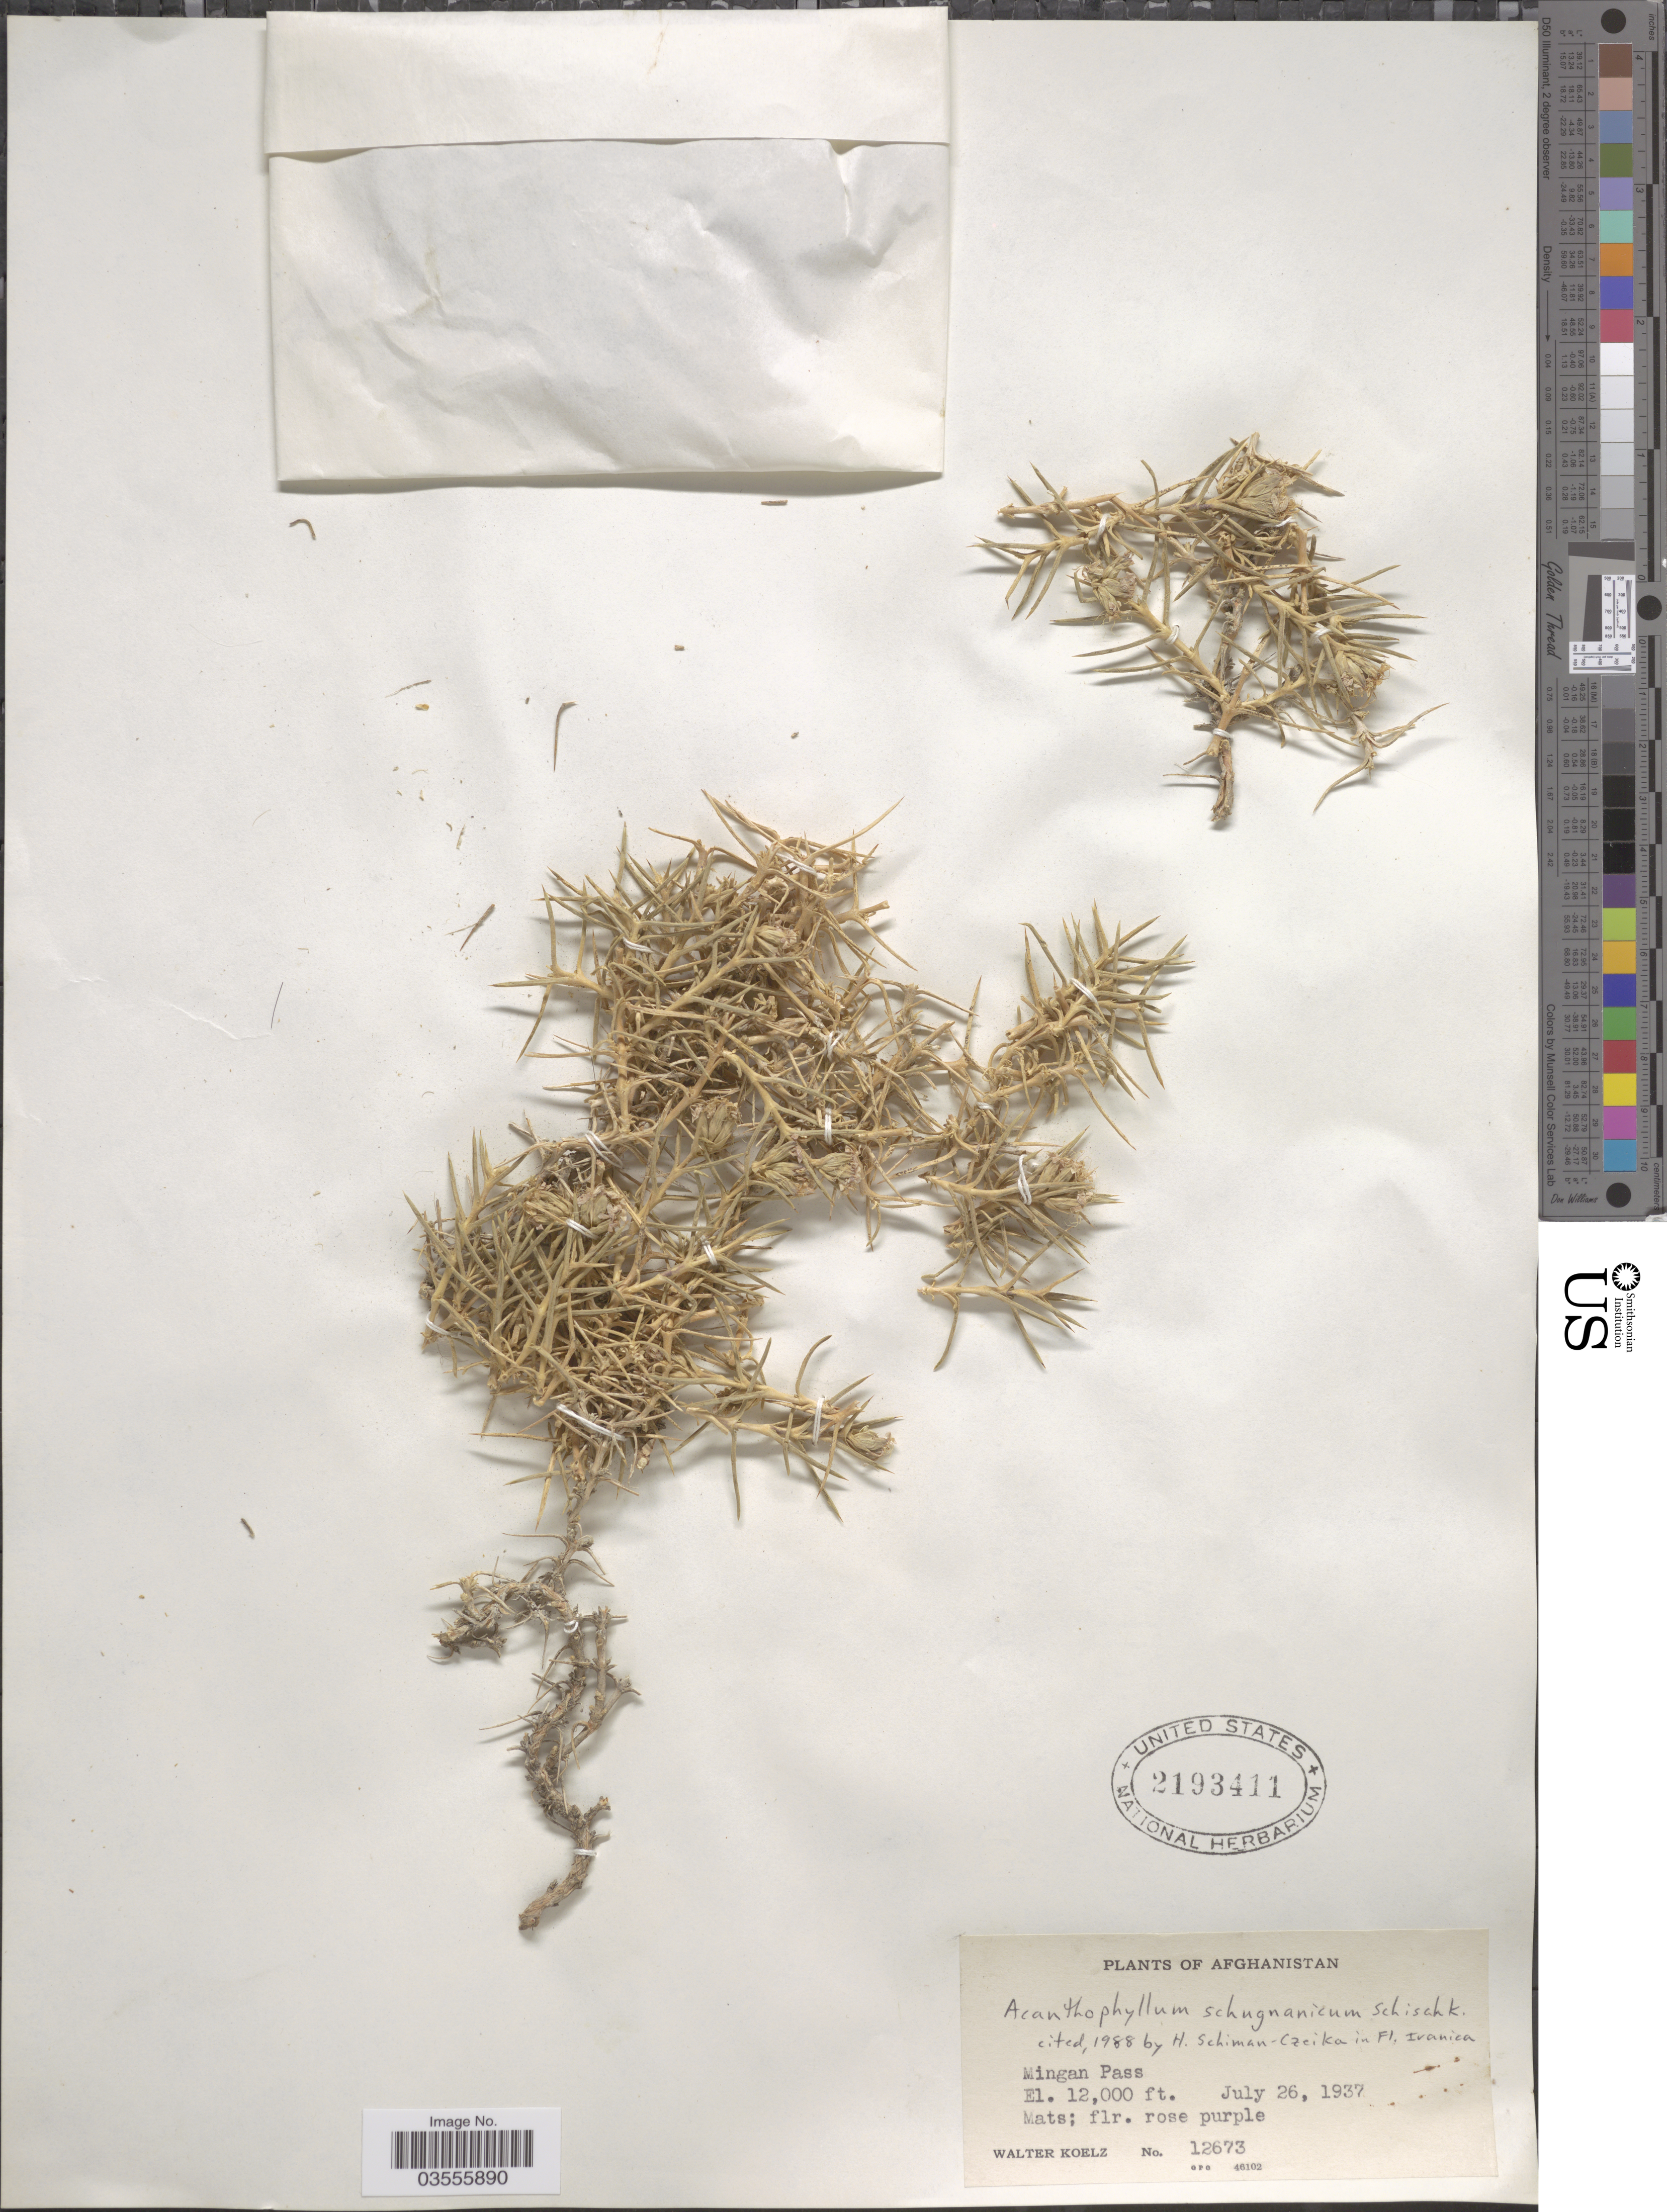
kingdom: Plantae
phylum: Tracheophyta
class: Magnoliopsida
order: Caryophyllales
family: Caryophyllaceae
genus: Acanthophyllum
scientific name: Acanthophyllum schugnanicum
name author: Schischk.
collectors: W. N. Koelz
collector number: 12673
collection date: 1937-07-26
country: Afghanistan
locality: Mingan Pass.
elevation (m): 3658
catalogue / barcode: US 2193411